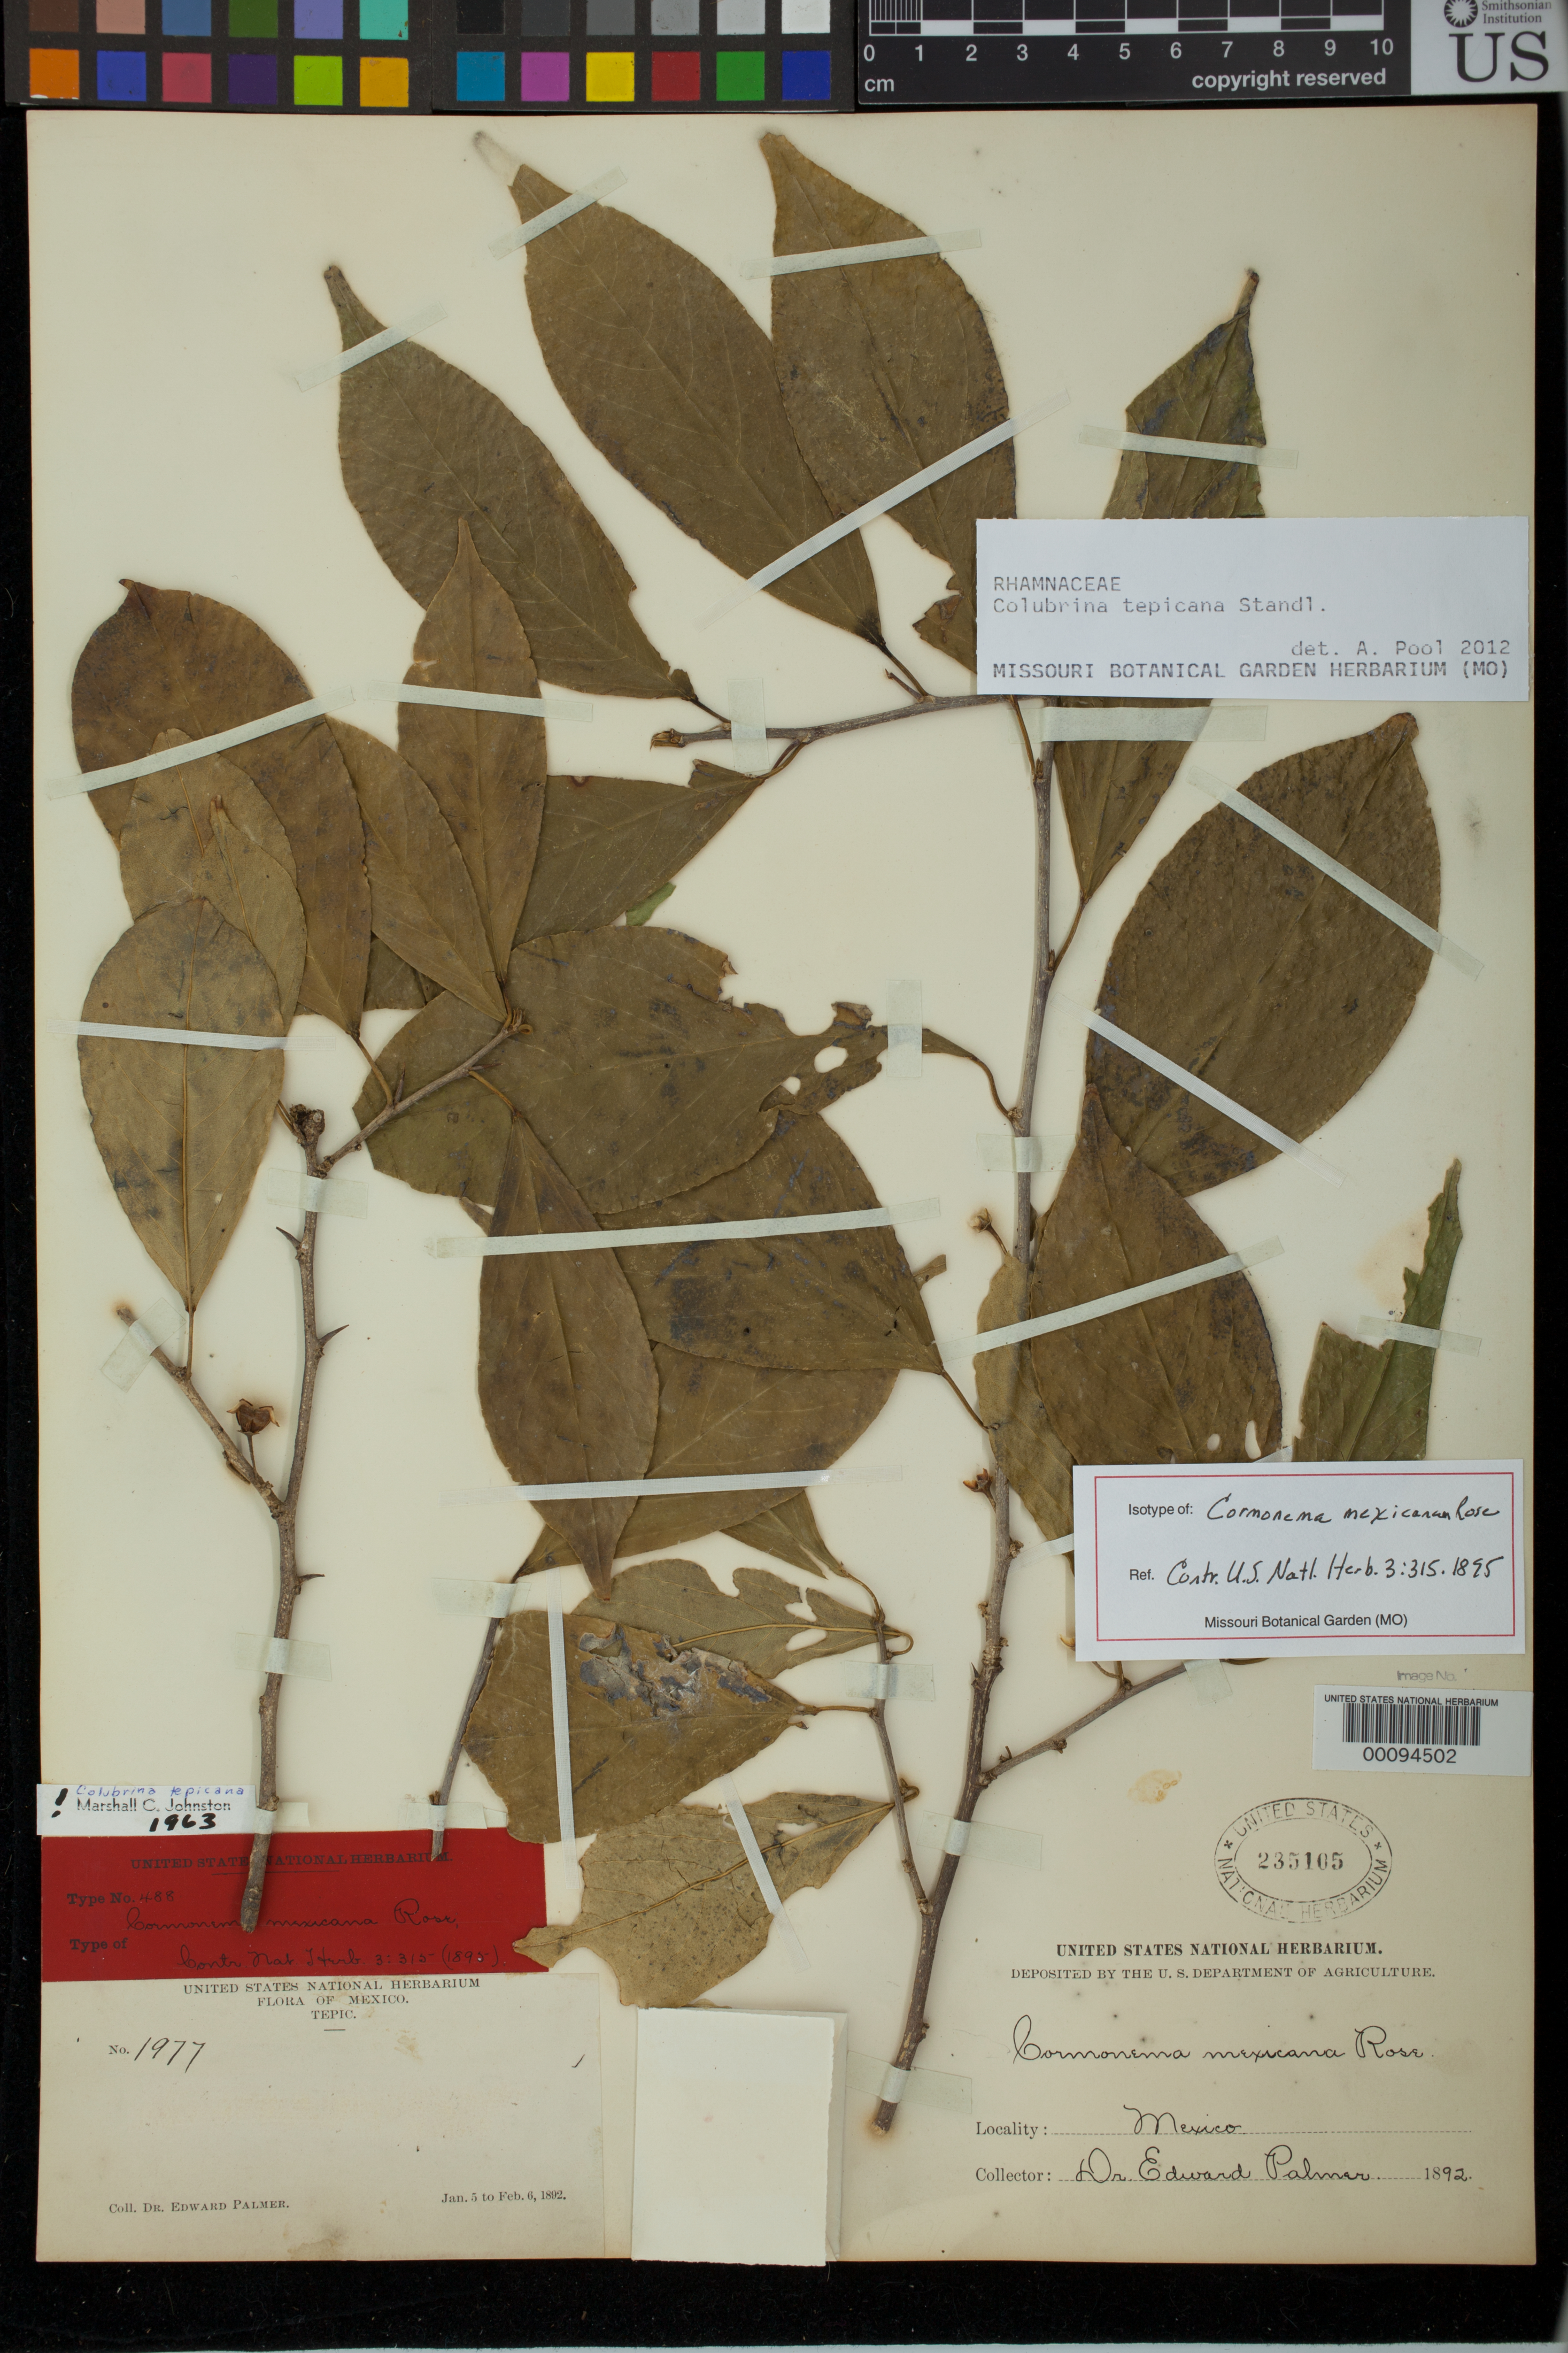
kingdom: Plantae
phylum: Tracheophyta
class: Magnoliopsida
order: Rosales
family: Rhamnaceae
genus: Cormonema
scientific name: Cormonema mexicanum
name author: Rose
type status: Isotype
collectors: E. Palmer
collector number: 1977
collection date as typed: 05 Jan 1892 to 06 Feb 1892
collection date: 1892-01-05/1892-02-06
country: Mexico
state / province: Nayarit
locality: Tepic.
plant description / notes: Annotated as "isotype" but one of two original sheets at US (USNH 235105, 235106) and probably an isosyntype or isolectotype.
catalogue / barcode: US 235105